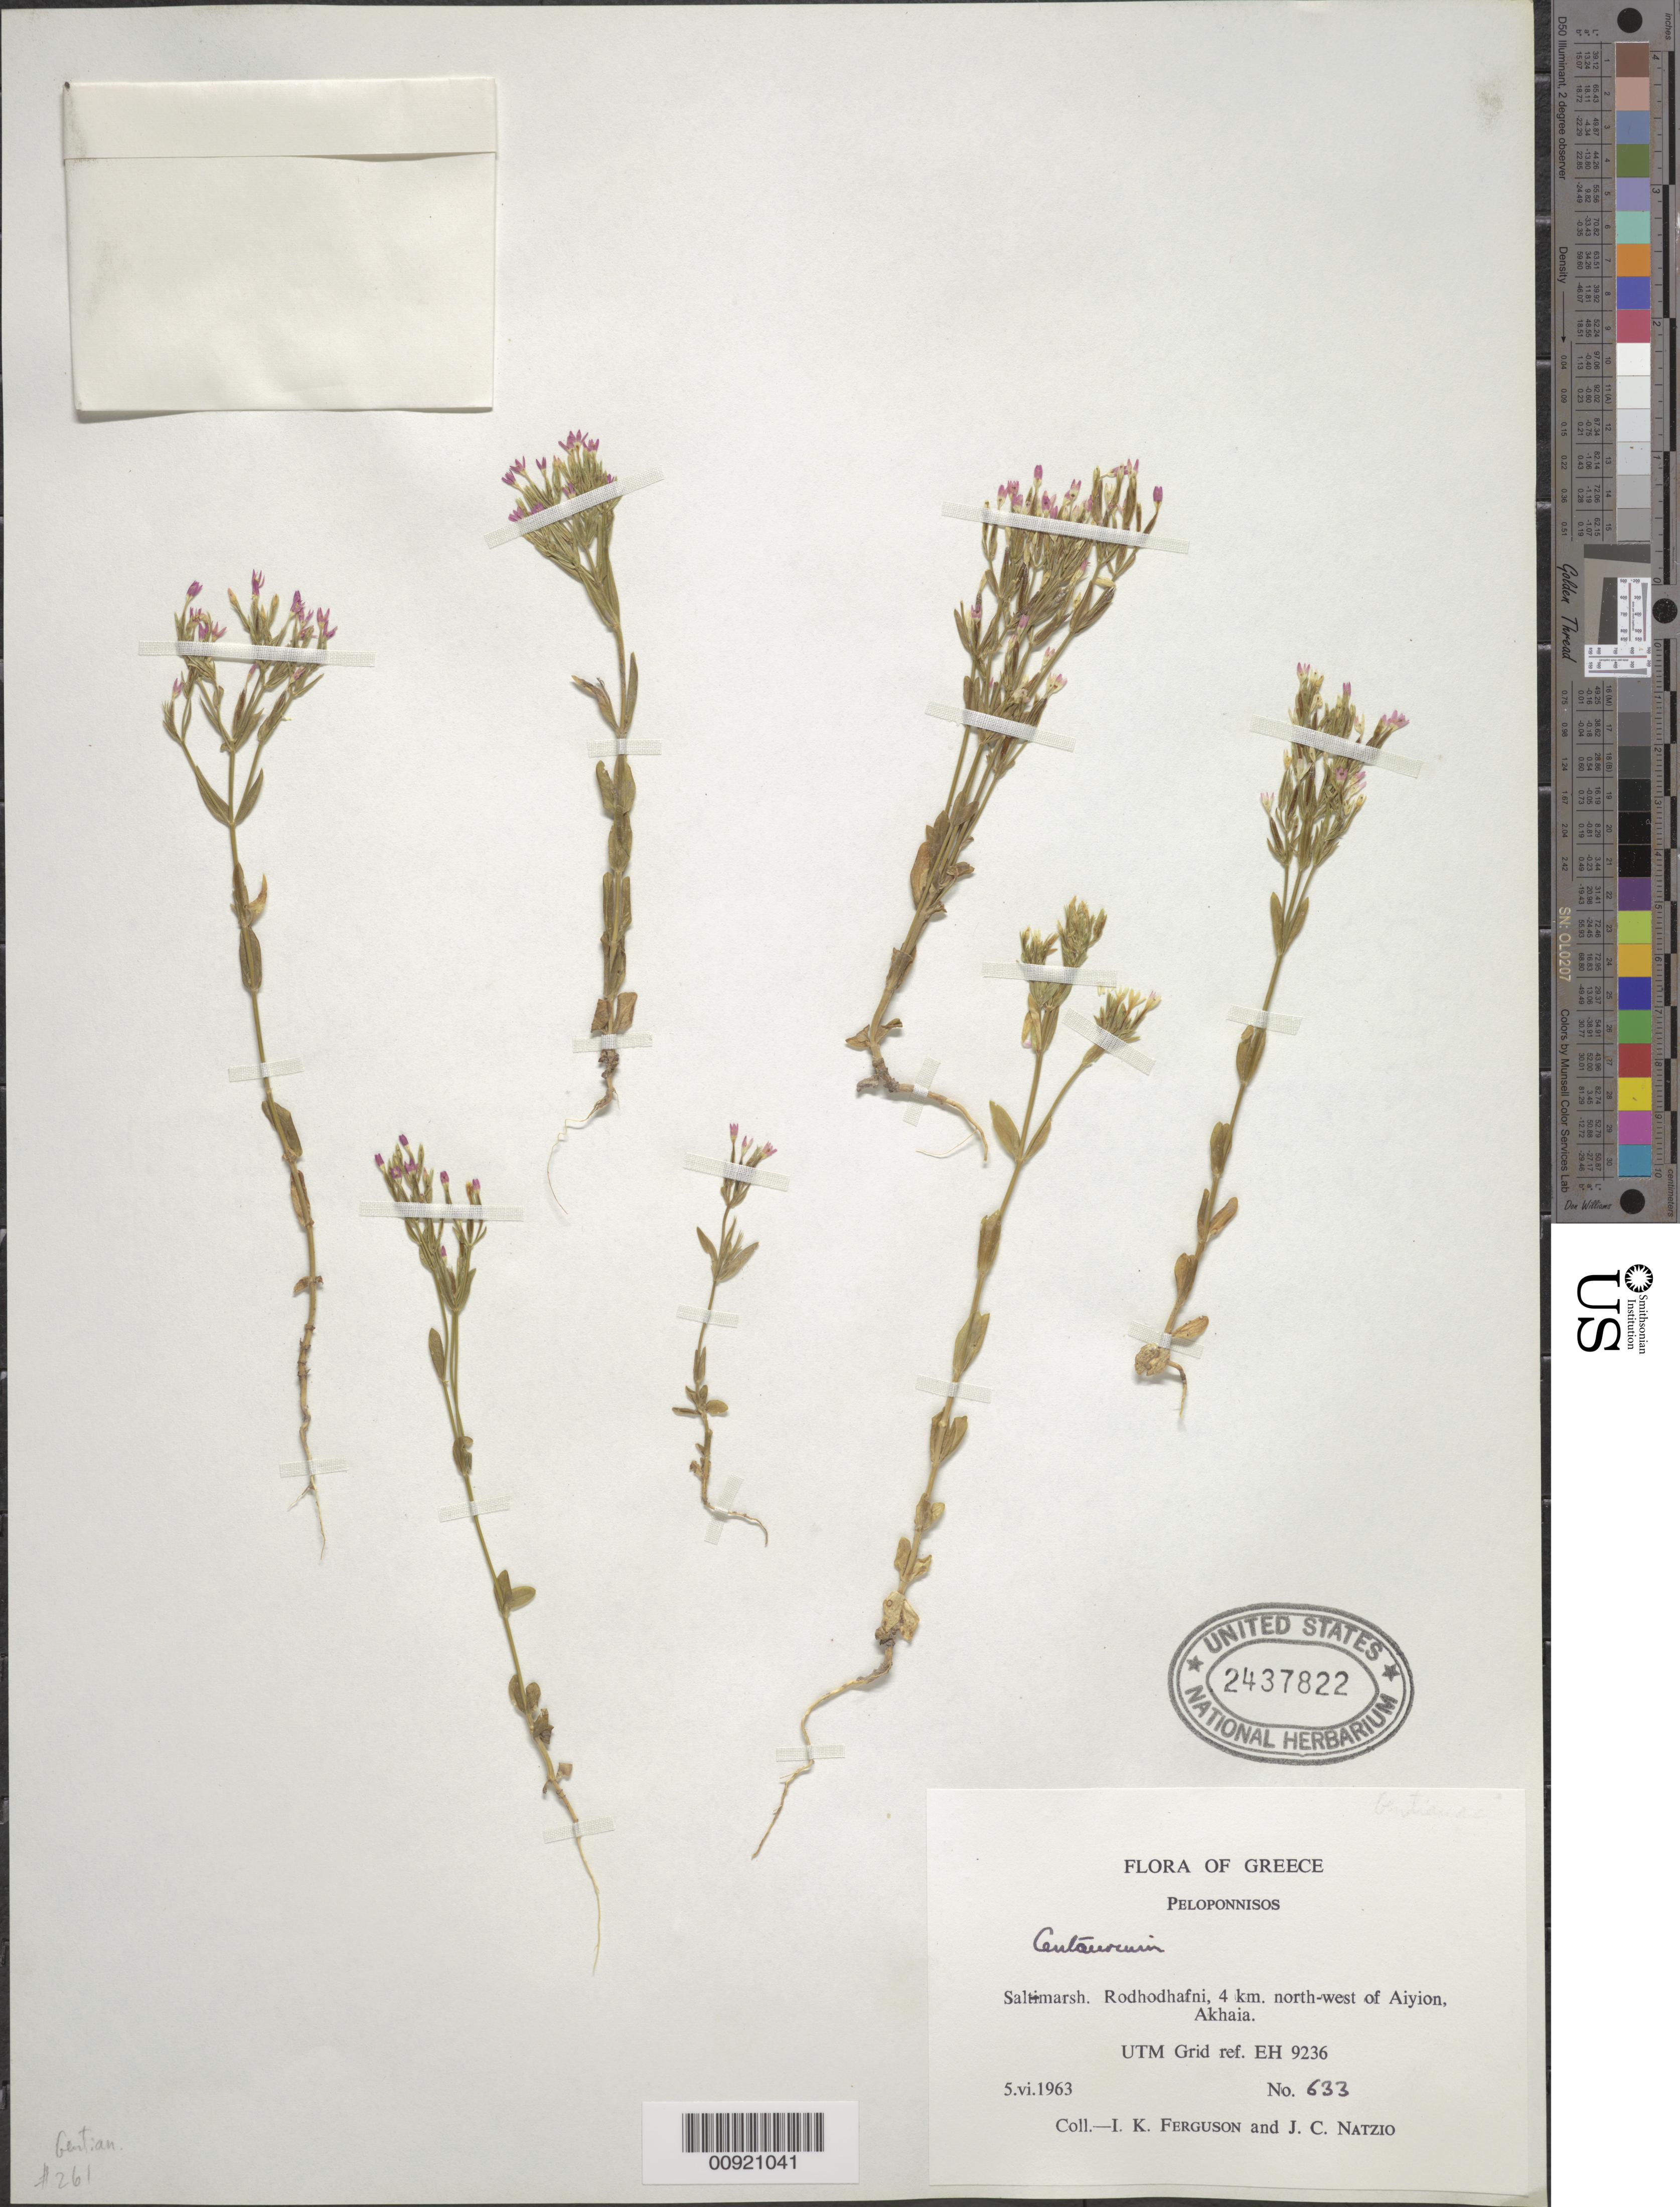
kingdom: Plantae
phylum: Tracheophyta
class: Magnoliopsida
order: Gentianales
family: Gentianaceae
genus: Erythraea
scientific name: Erythraea centaurium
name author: (L.) Borkh.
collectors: I. K. Ferguson & J. Natzio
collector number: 633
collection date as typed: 05 Jun 1963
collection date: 1963-06-05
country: Greece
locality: Saltimarsh. Rodhodhafni, 4 km. north-west of Aiyion, Akhaia. UTM Grid ref. EH 9236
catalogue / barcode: US 2437822